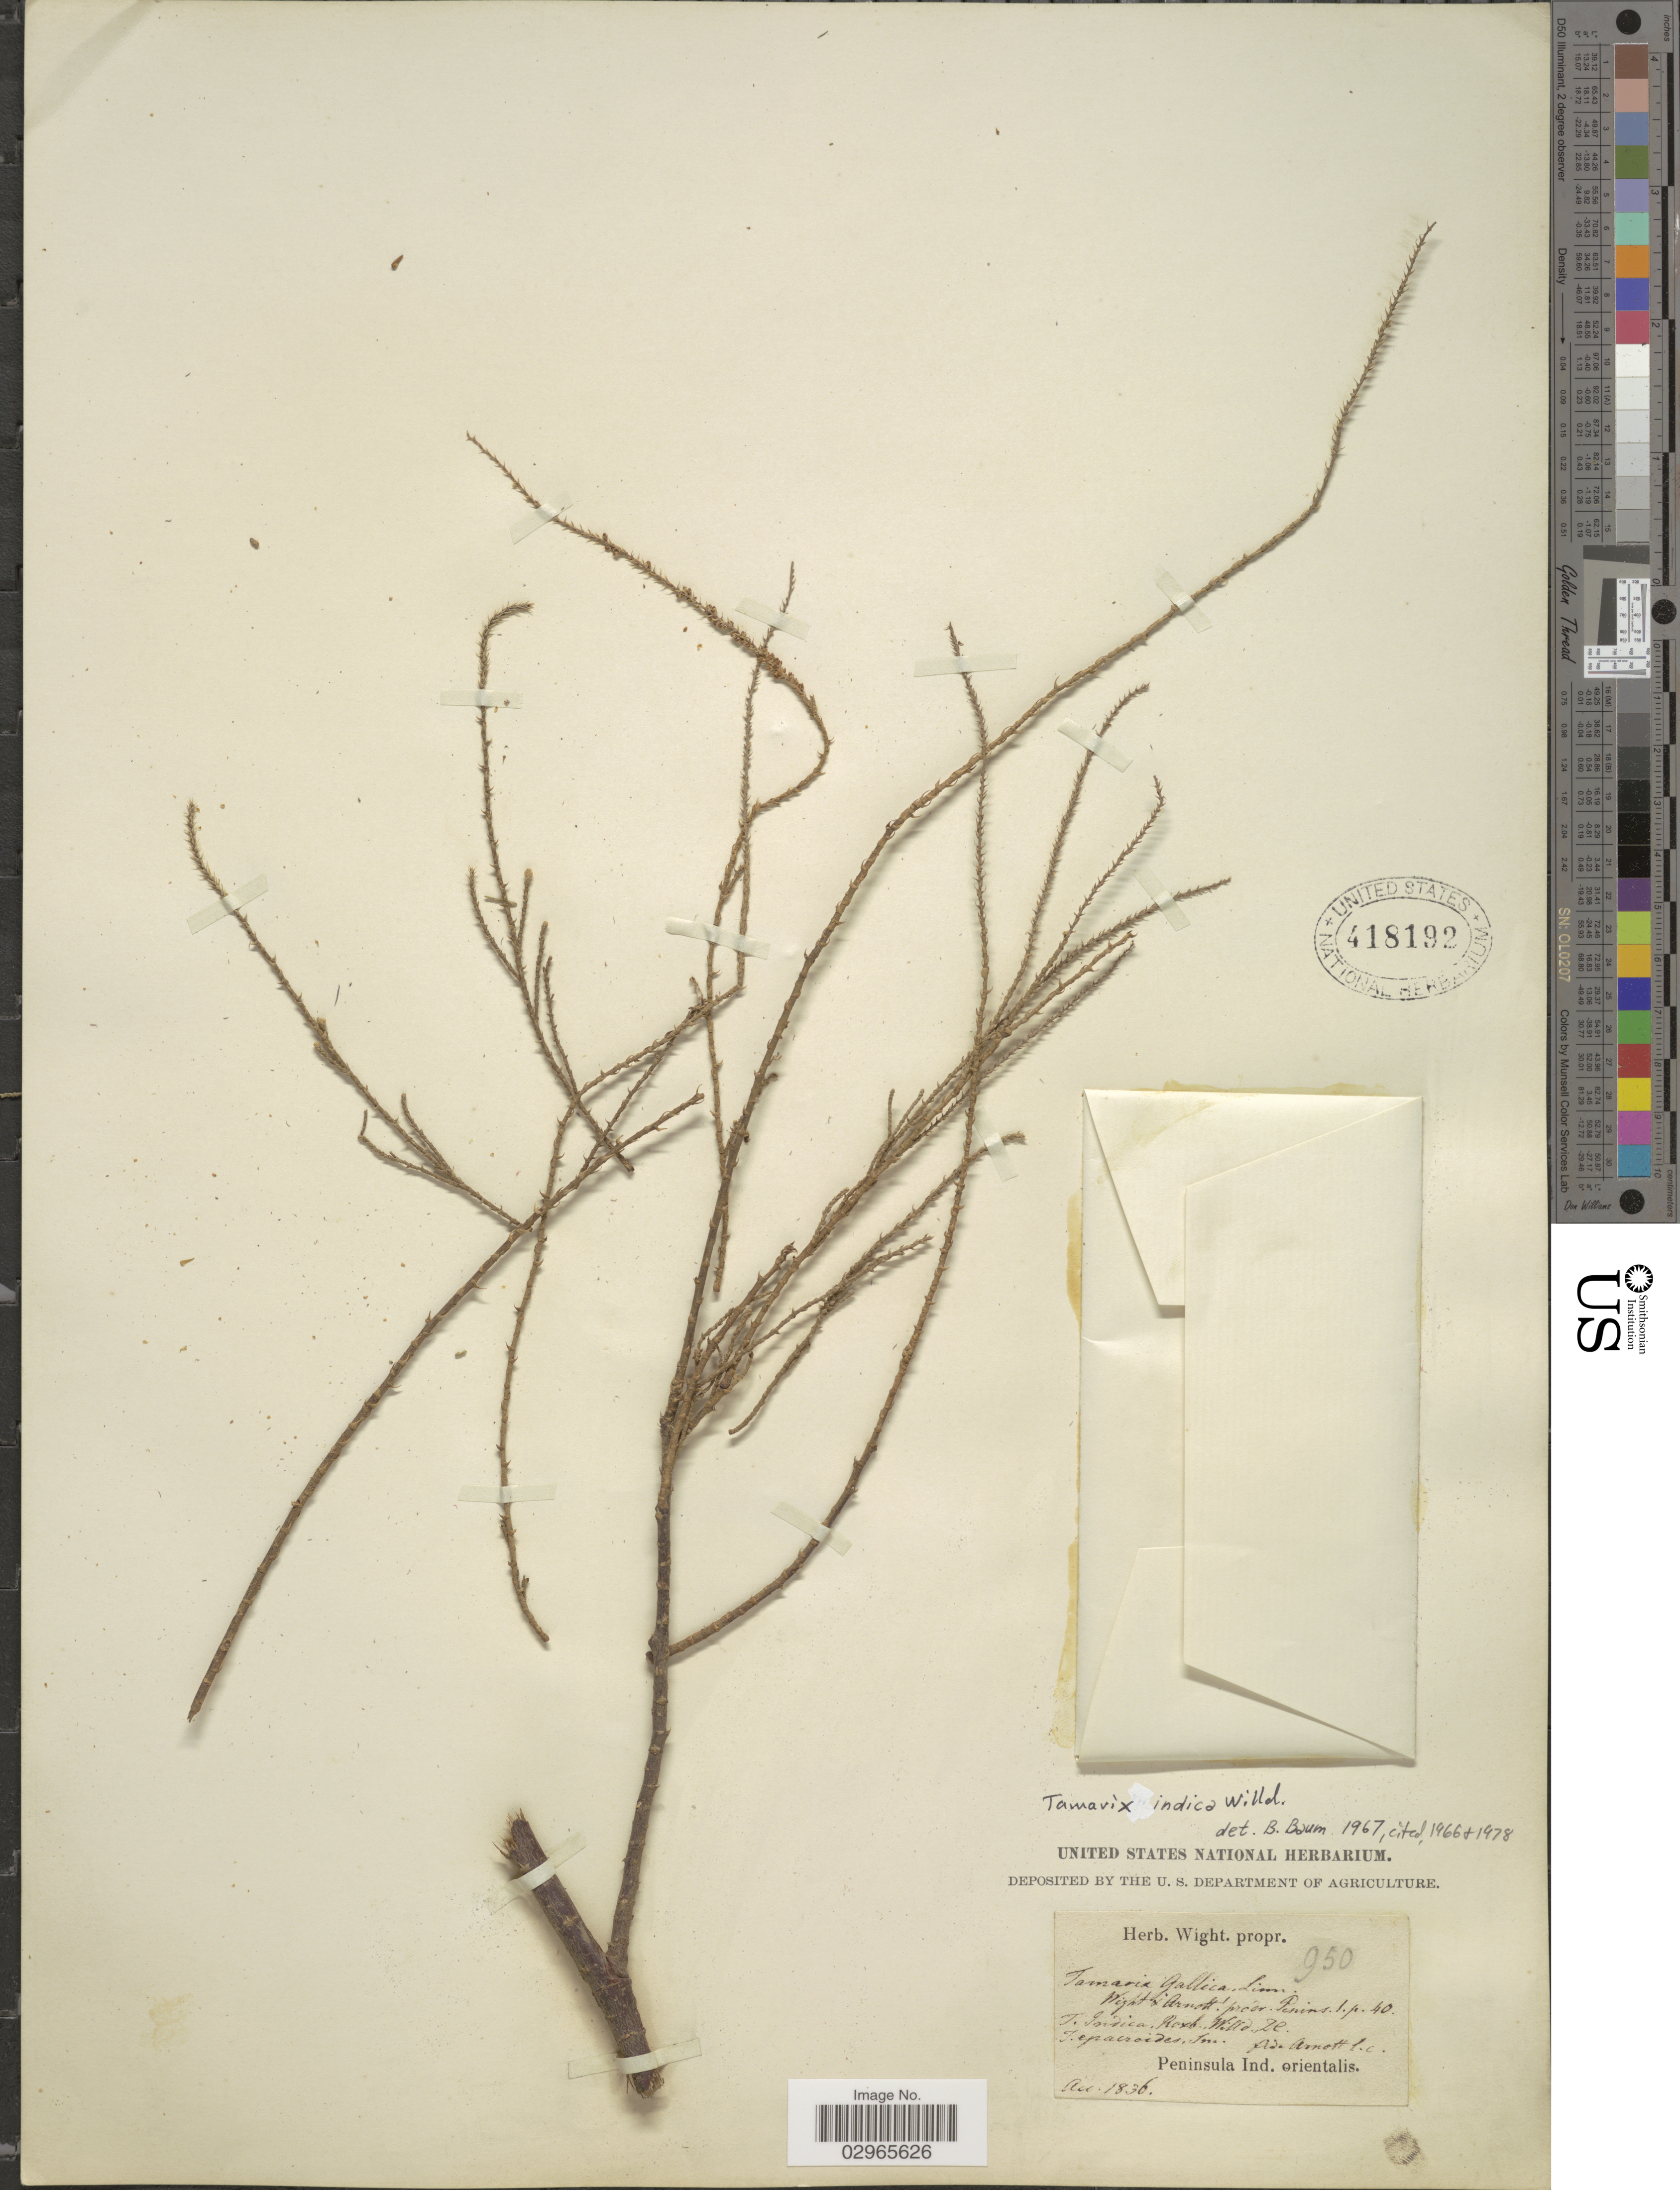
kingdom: Plantae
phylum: Tracheophyta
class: Magnoliopsida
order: Caryophyllales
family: Tamaricaceae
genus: Tamarix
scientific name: Tamarix indica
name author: Willd.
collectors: Ex herb. Wight. propr.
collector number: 950?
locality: Peninsula Ind. orientalis.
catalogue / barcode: US 418192